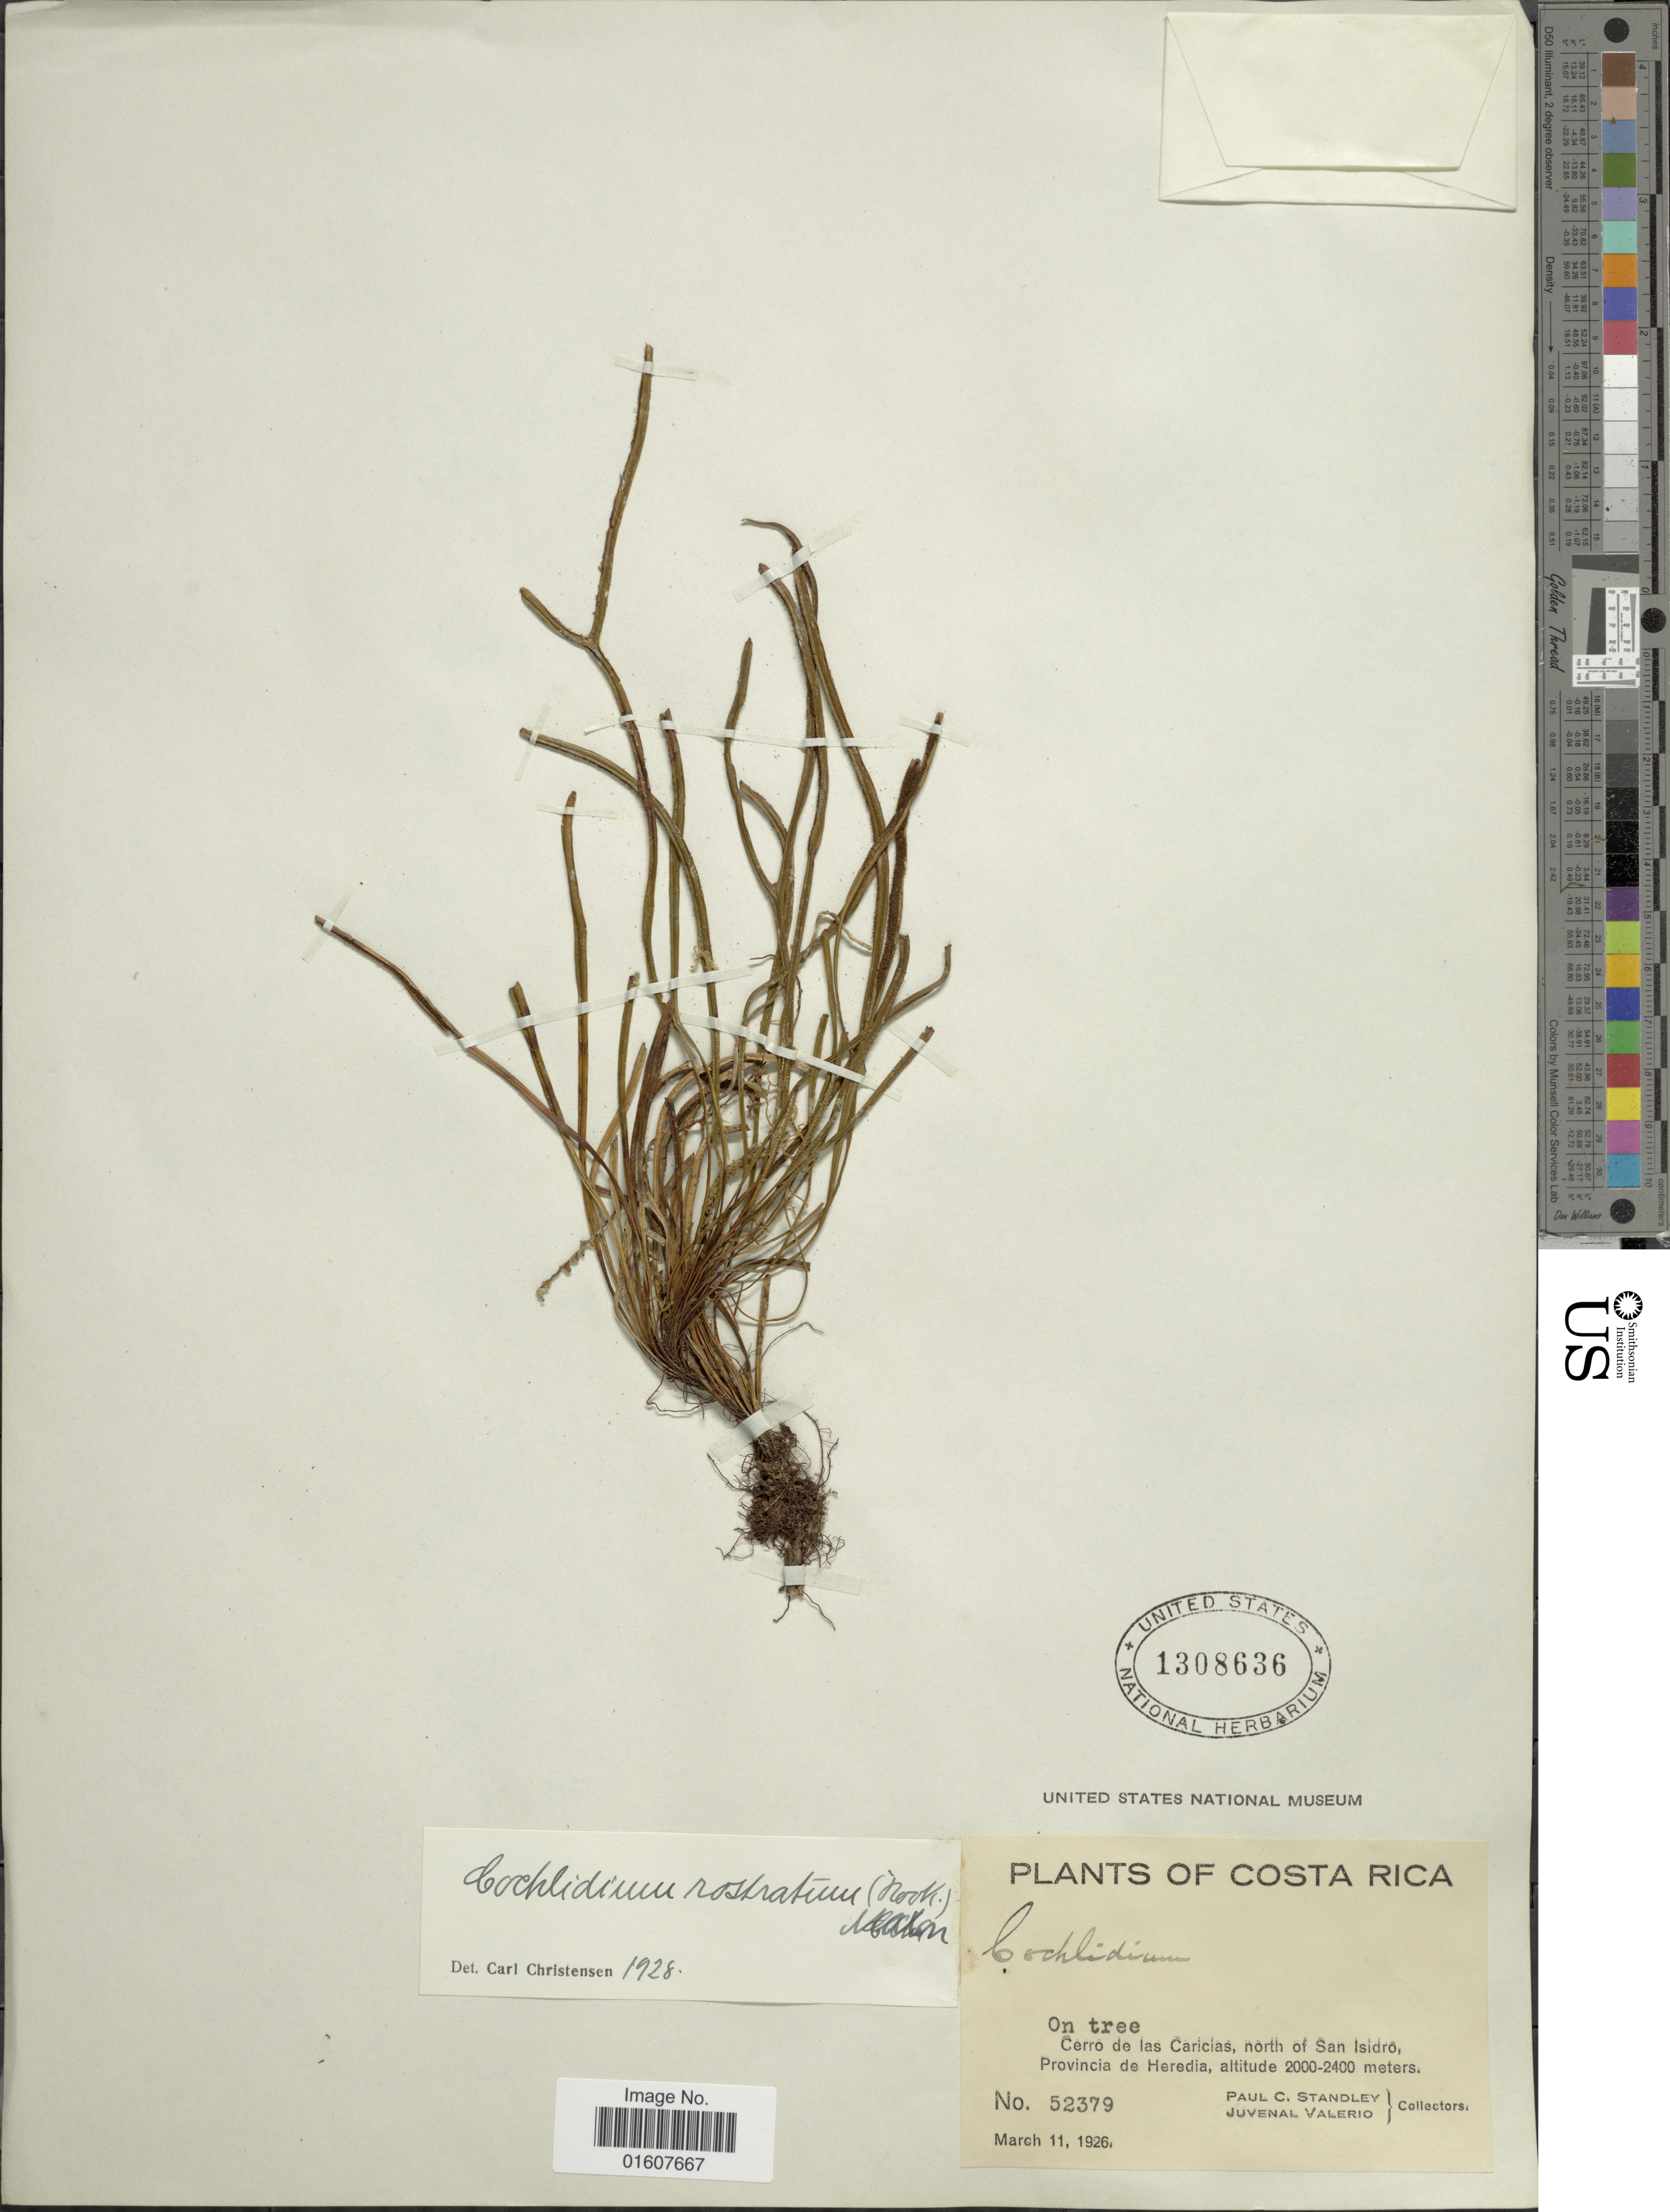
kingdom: Plantae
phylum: Tracheophyta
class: Polypodiopsida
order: Polypodiales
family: Polypodiaceae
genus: Cochlidium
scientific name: Cochlidium rostratum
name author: (Hook.) Maxon ex C. Chr.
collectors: P. C. Standley & J. Valerio R.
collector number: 52379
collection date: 1926-03-11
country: Costa Rica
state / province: Heredia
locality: Cerro de las Caraicias, north of San Isidro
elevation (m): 2000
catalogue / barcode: US 1308636